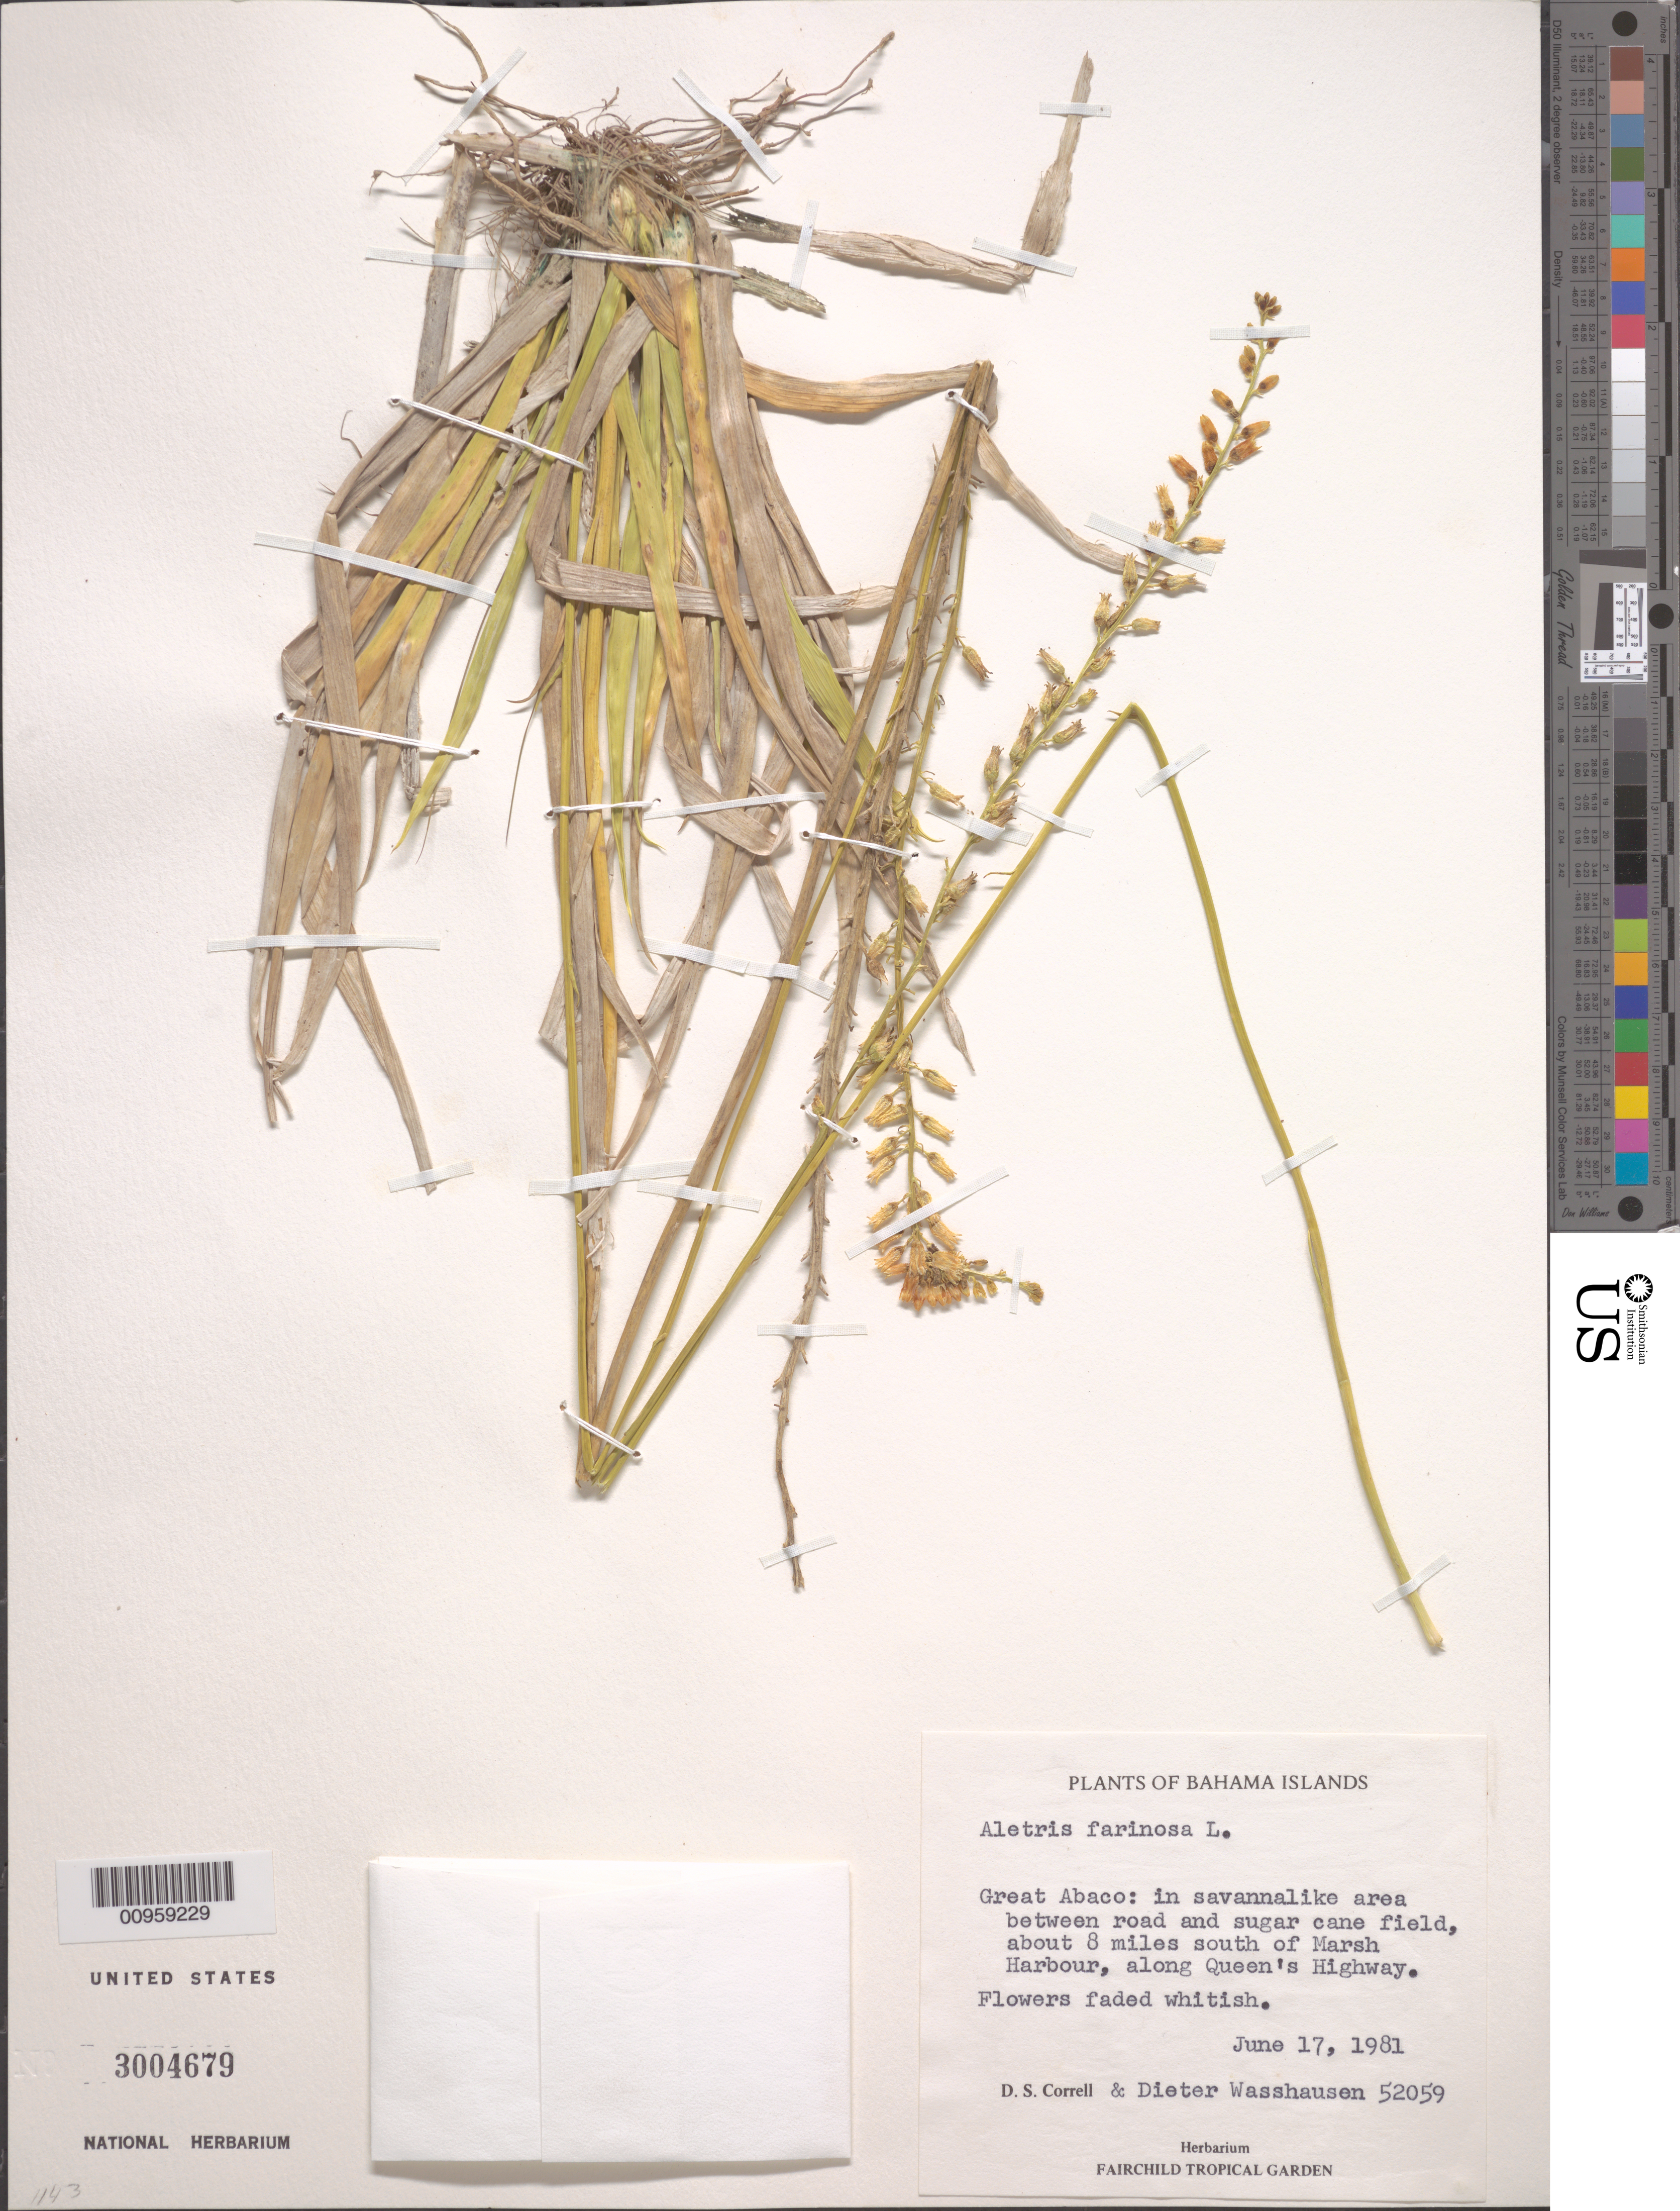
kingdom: Plantae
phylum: Tracheophyta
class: Liliopsida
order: Dioscoreales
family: Nartheciaceae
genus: Aletris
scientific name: Aletris farinosa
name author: L.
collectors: D. S. Correll & D. C. Wasshausen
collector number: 52059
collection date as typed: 17 Jun 1981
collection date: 1981-06-17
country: Bahamas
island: Great Abaco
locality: About 8 miles S of Marsh Harbour, along Queen's Highway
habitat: In savannalike area between road and sugar cane field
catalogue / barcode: US 3004679